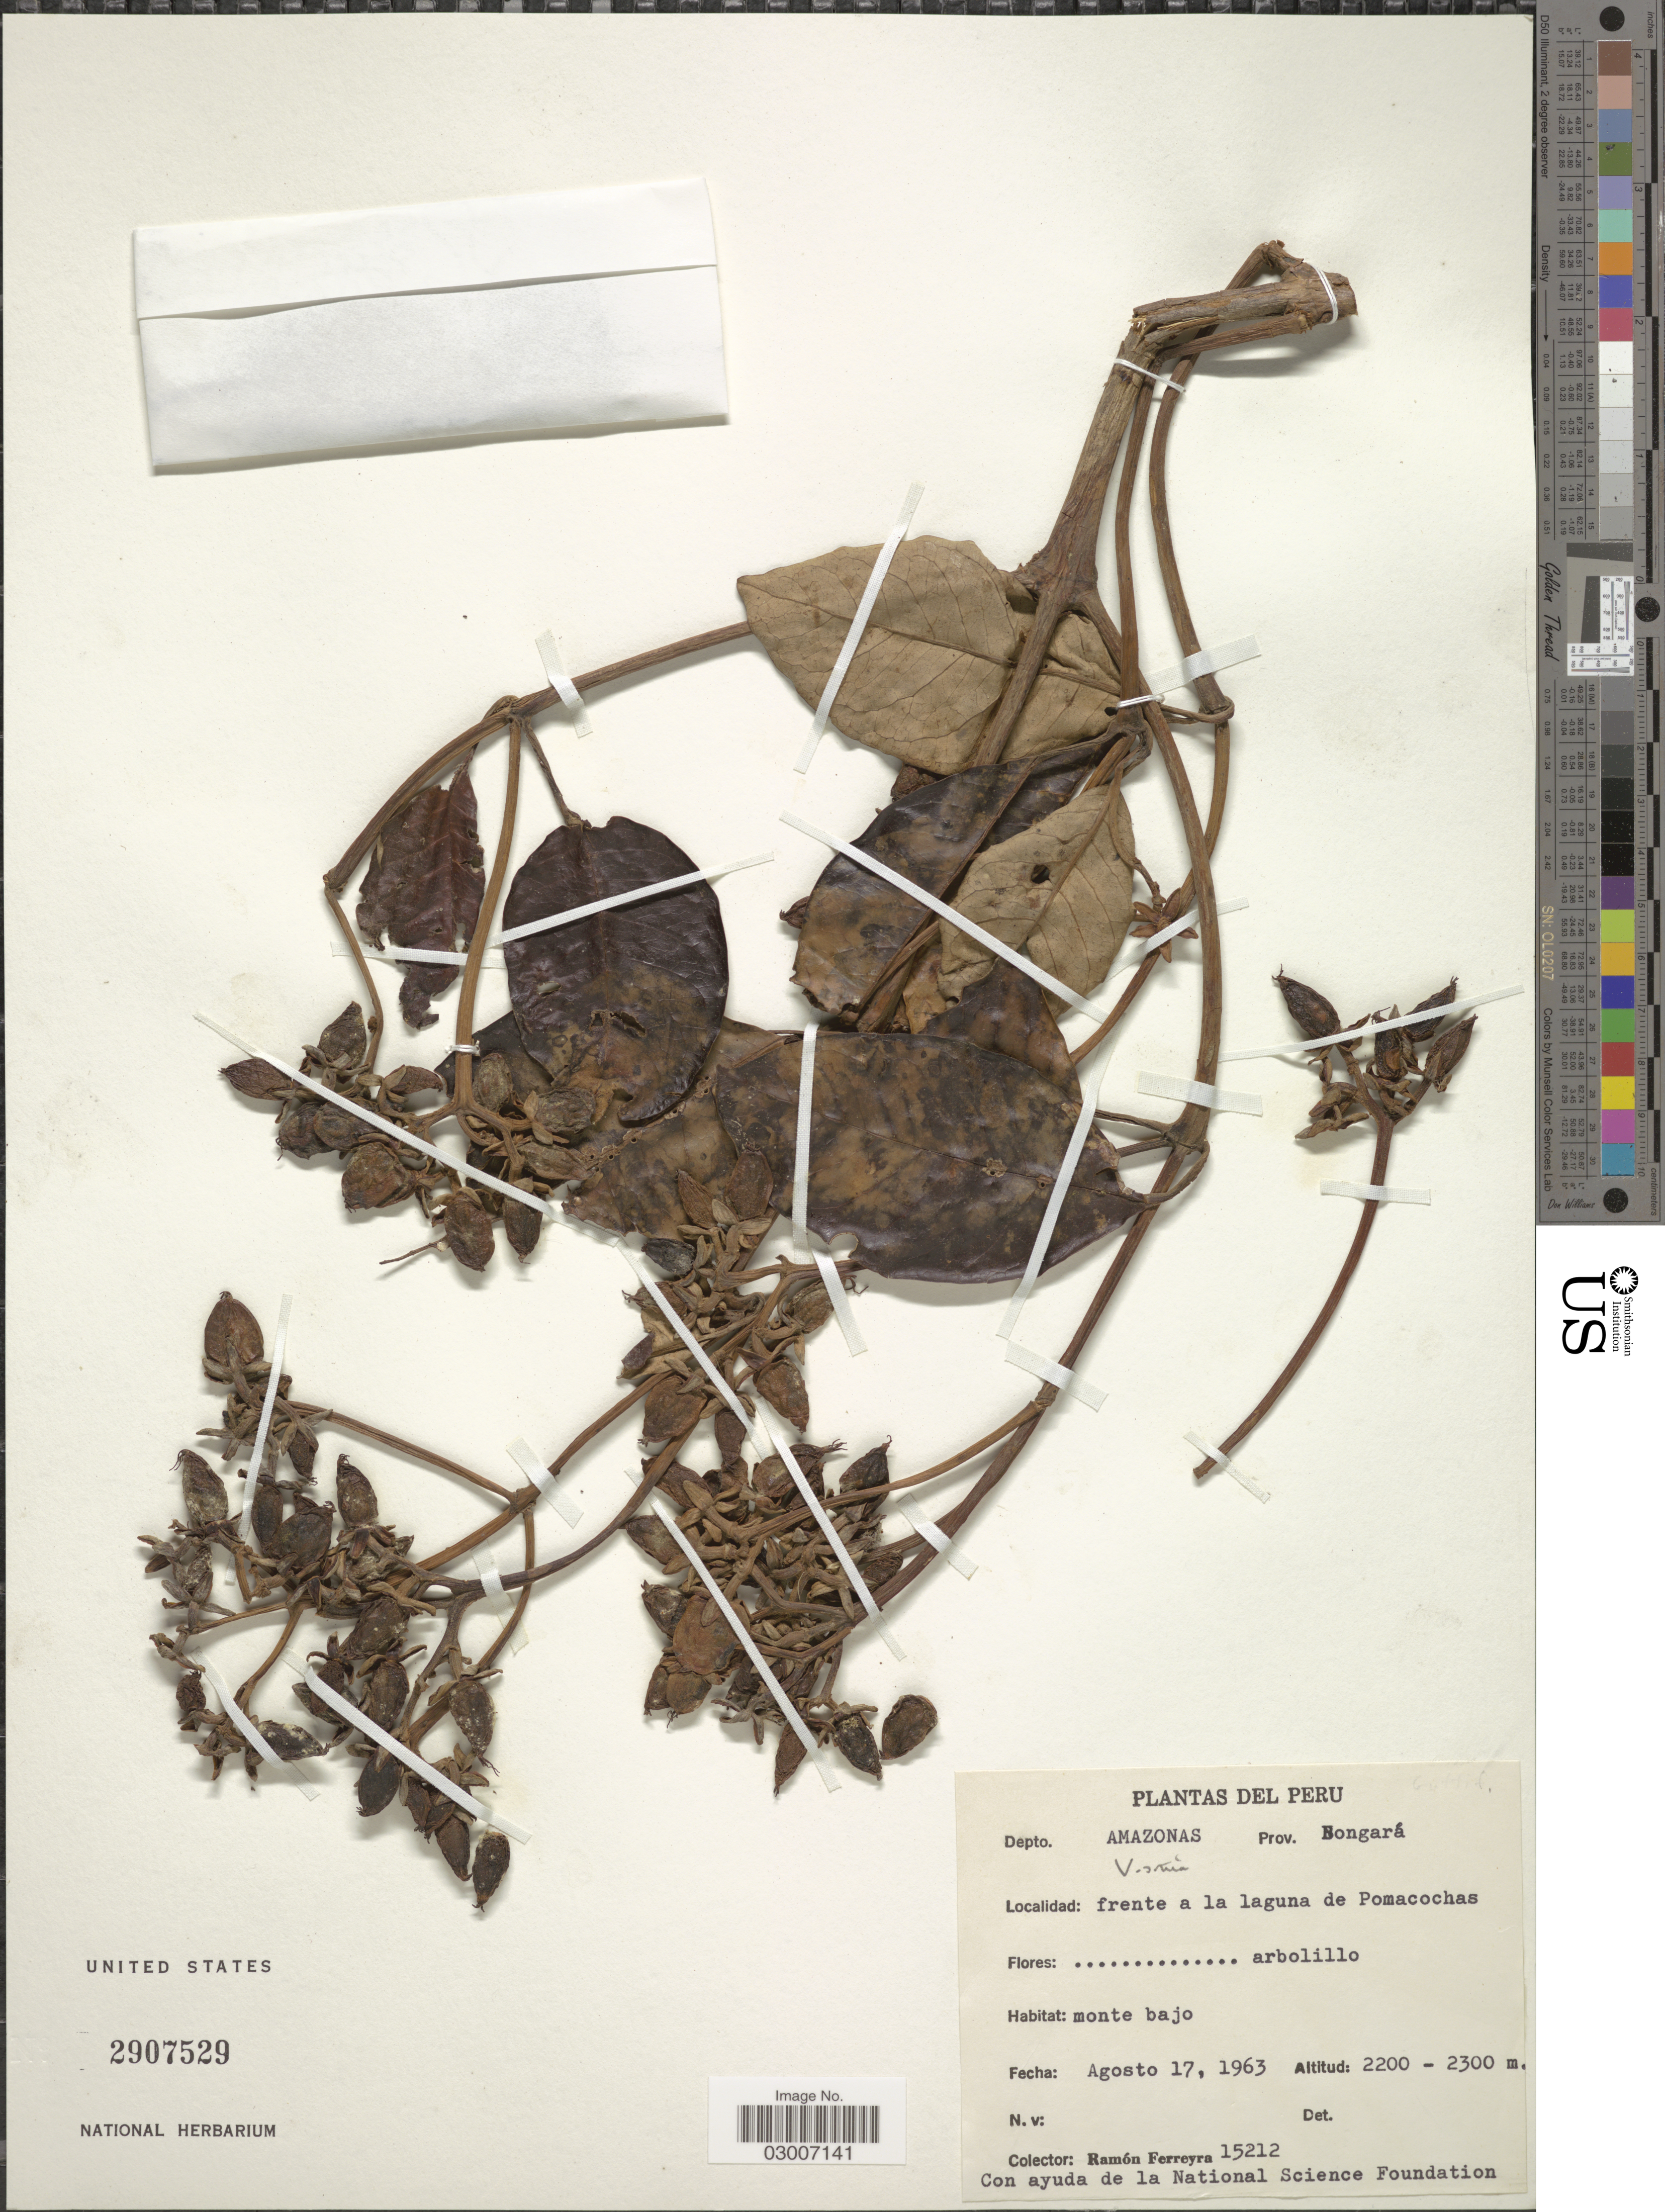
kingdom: Plantae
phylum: Tracheophyta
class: Magnoliopsida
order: Malpighiales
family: Hypericaceae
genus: Vismia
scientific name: Vismia sp.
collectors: R. A. Ferreyra & National Science Foundation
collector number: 15212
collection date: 1963-08-17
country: Peru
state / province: Amazonas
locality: Depto. Amazonas. Prov. Bongará. Frente a la laguna de Pomacochas.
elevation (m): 2200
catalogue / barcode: US 2907529